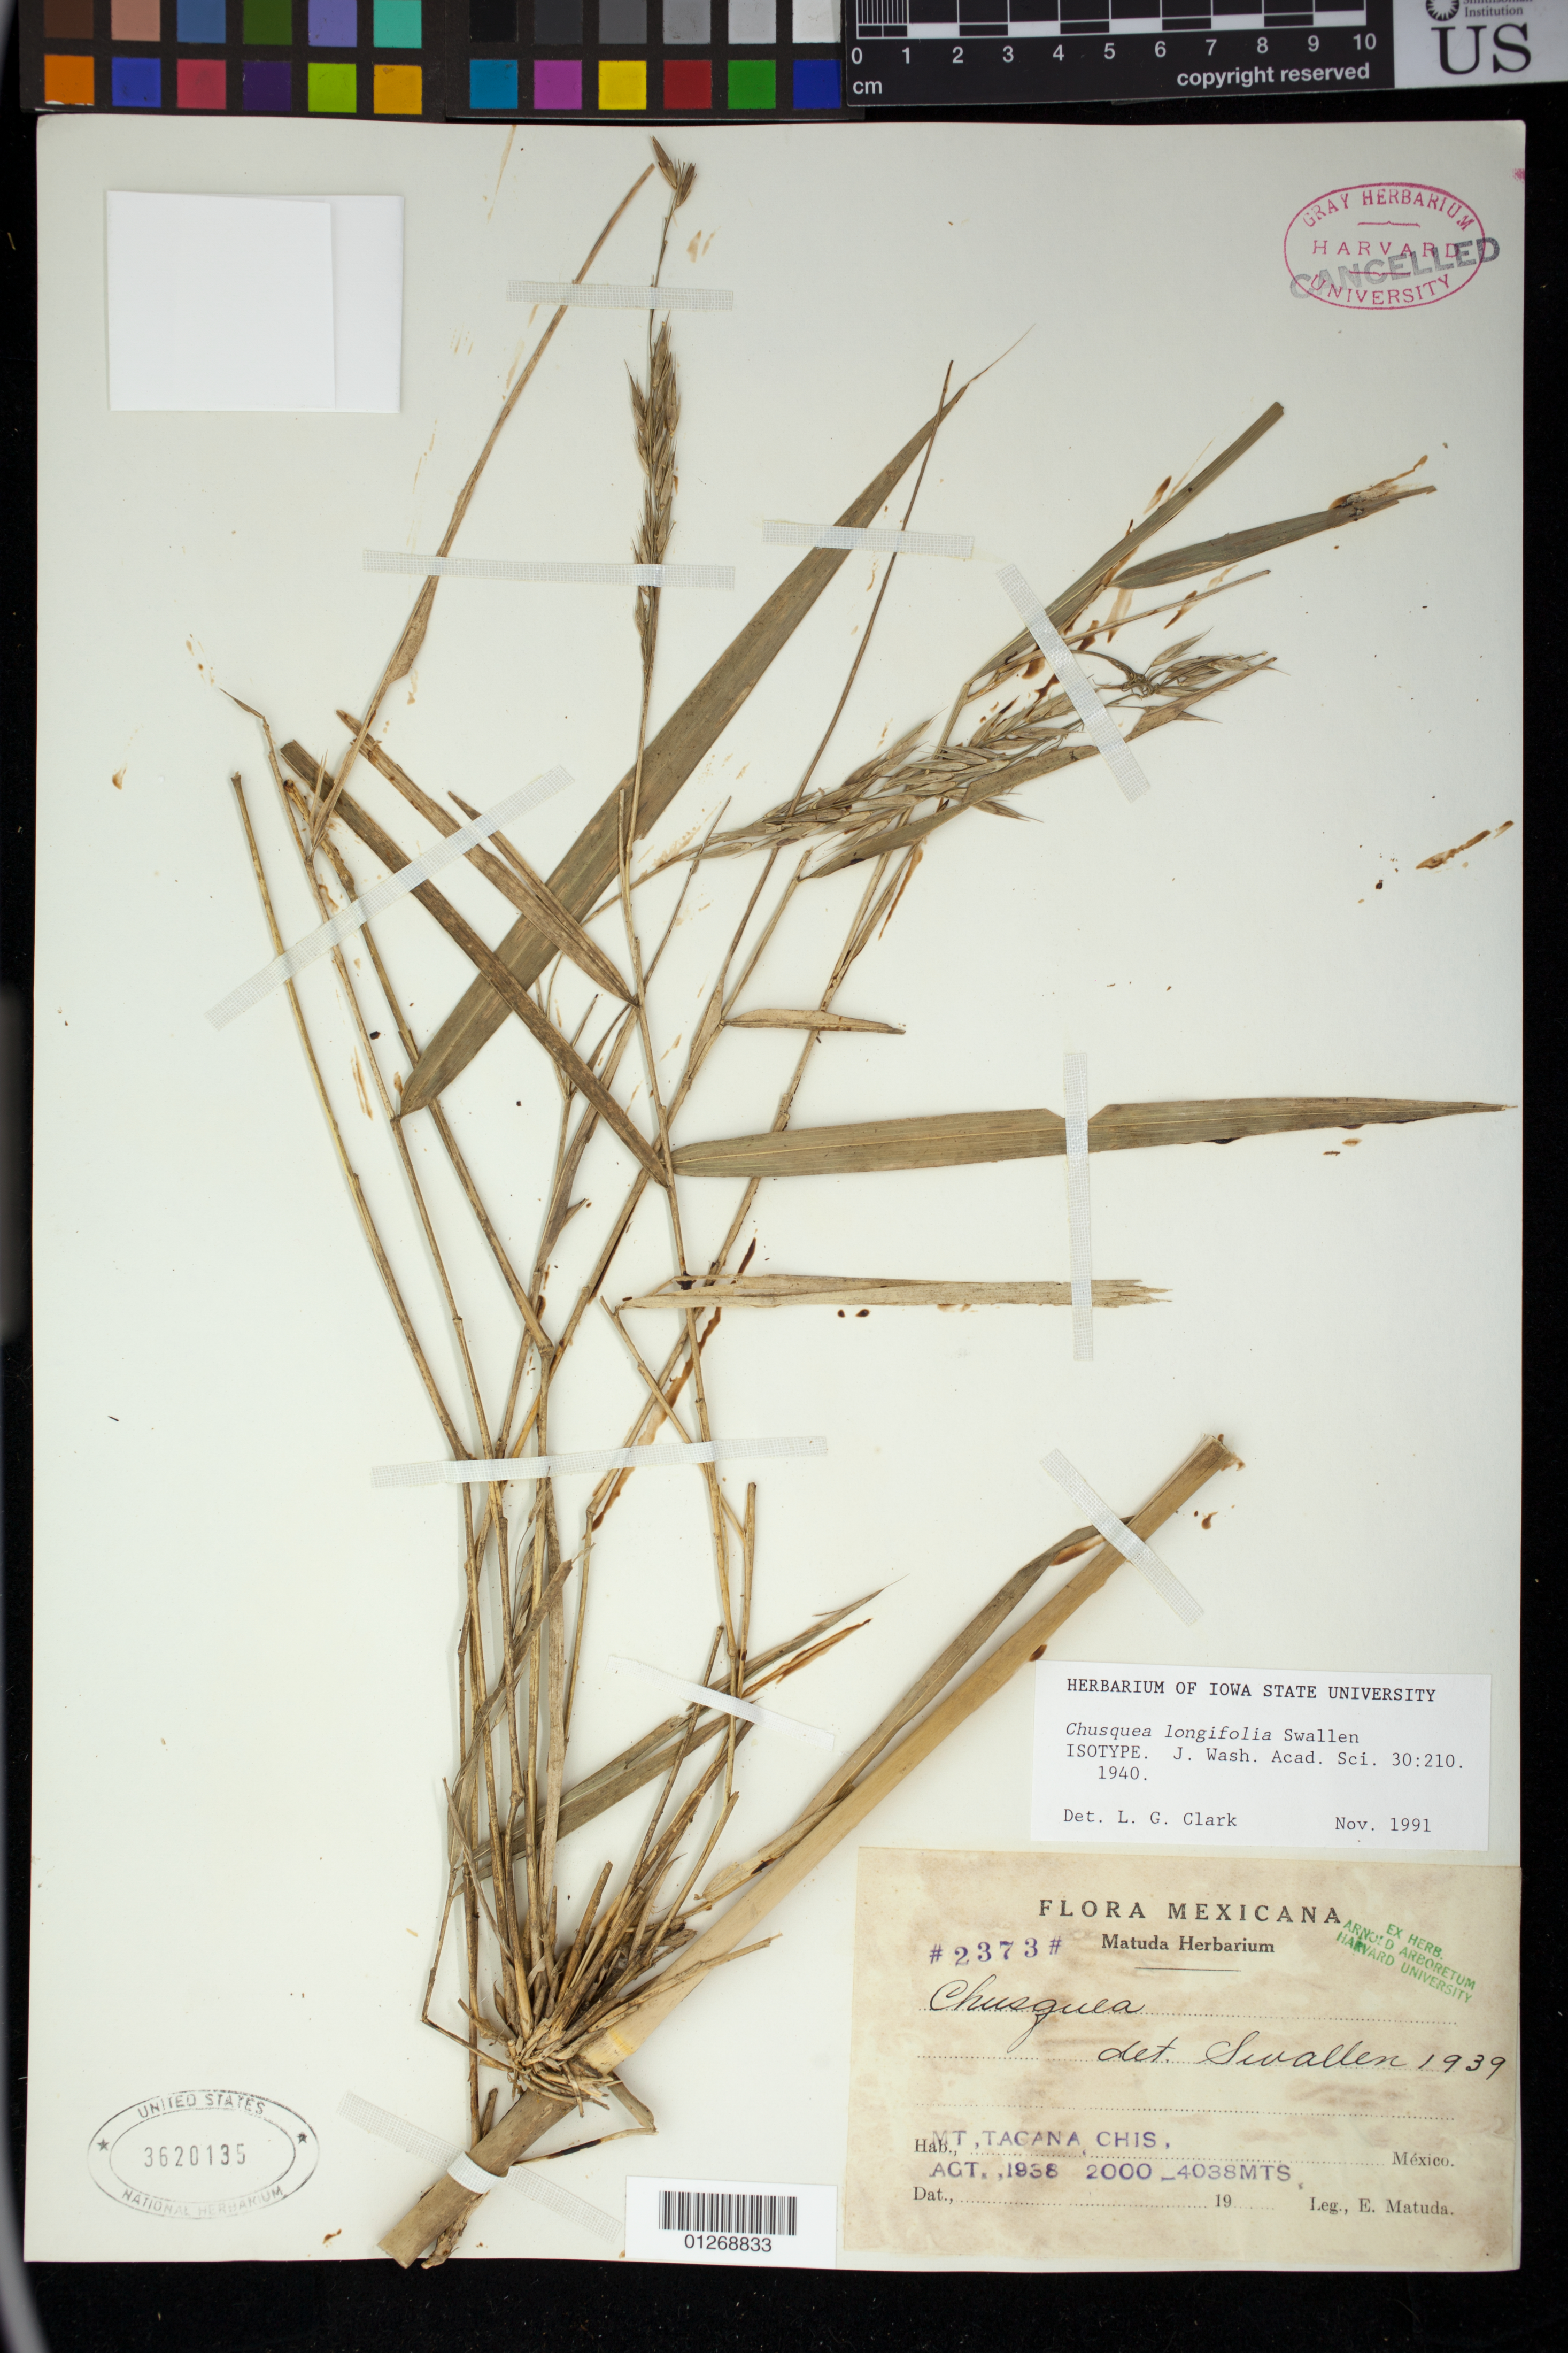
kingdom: Plantae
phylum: Tracheophyta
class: Liliopsida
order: Poales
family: Poaceae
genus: Chusquea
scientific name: Chusquea longifolia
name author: Swallen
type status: Isotype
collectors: E. Matuda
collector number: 2373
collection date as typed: Aug 1938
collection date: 1938-08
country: Mexico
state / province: Chiapas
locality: Mt. Tacana.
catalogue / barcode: US 3620135